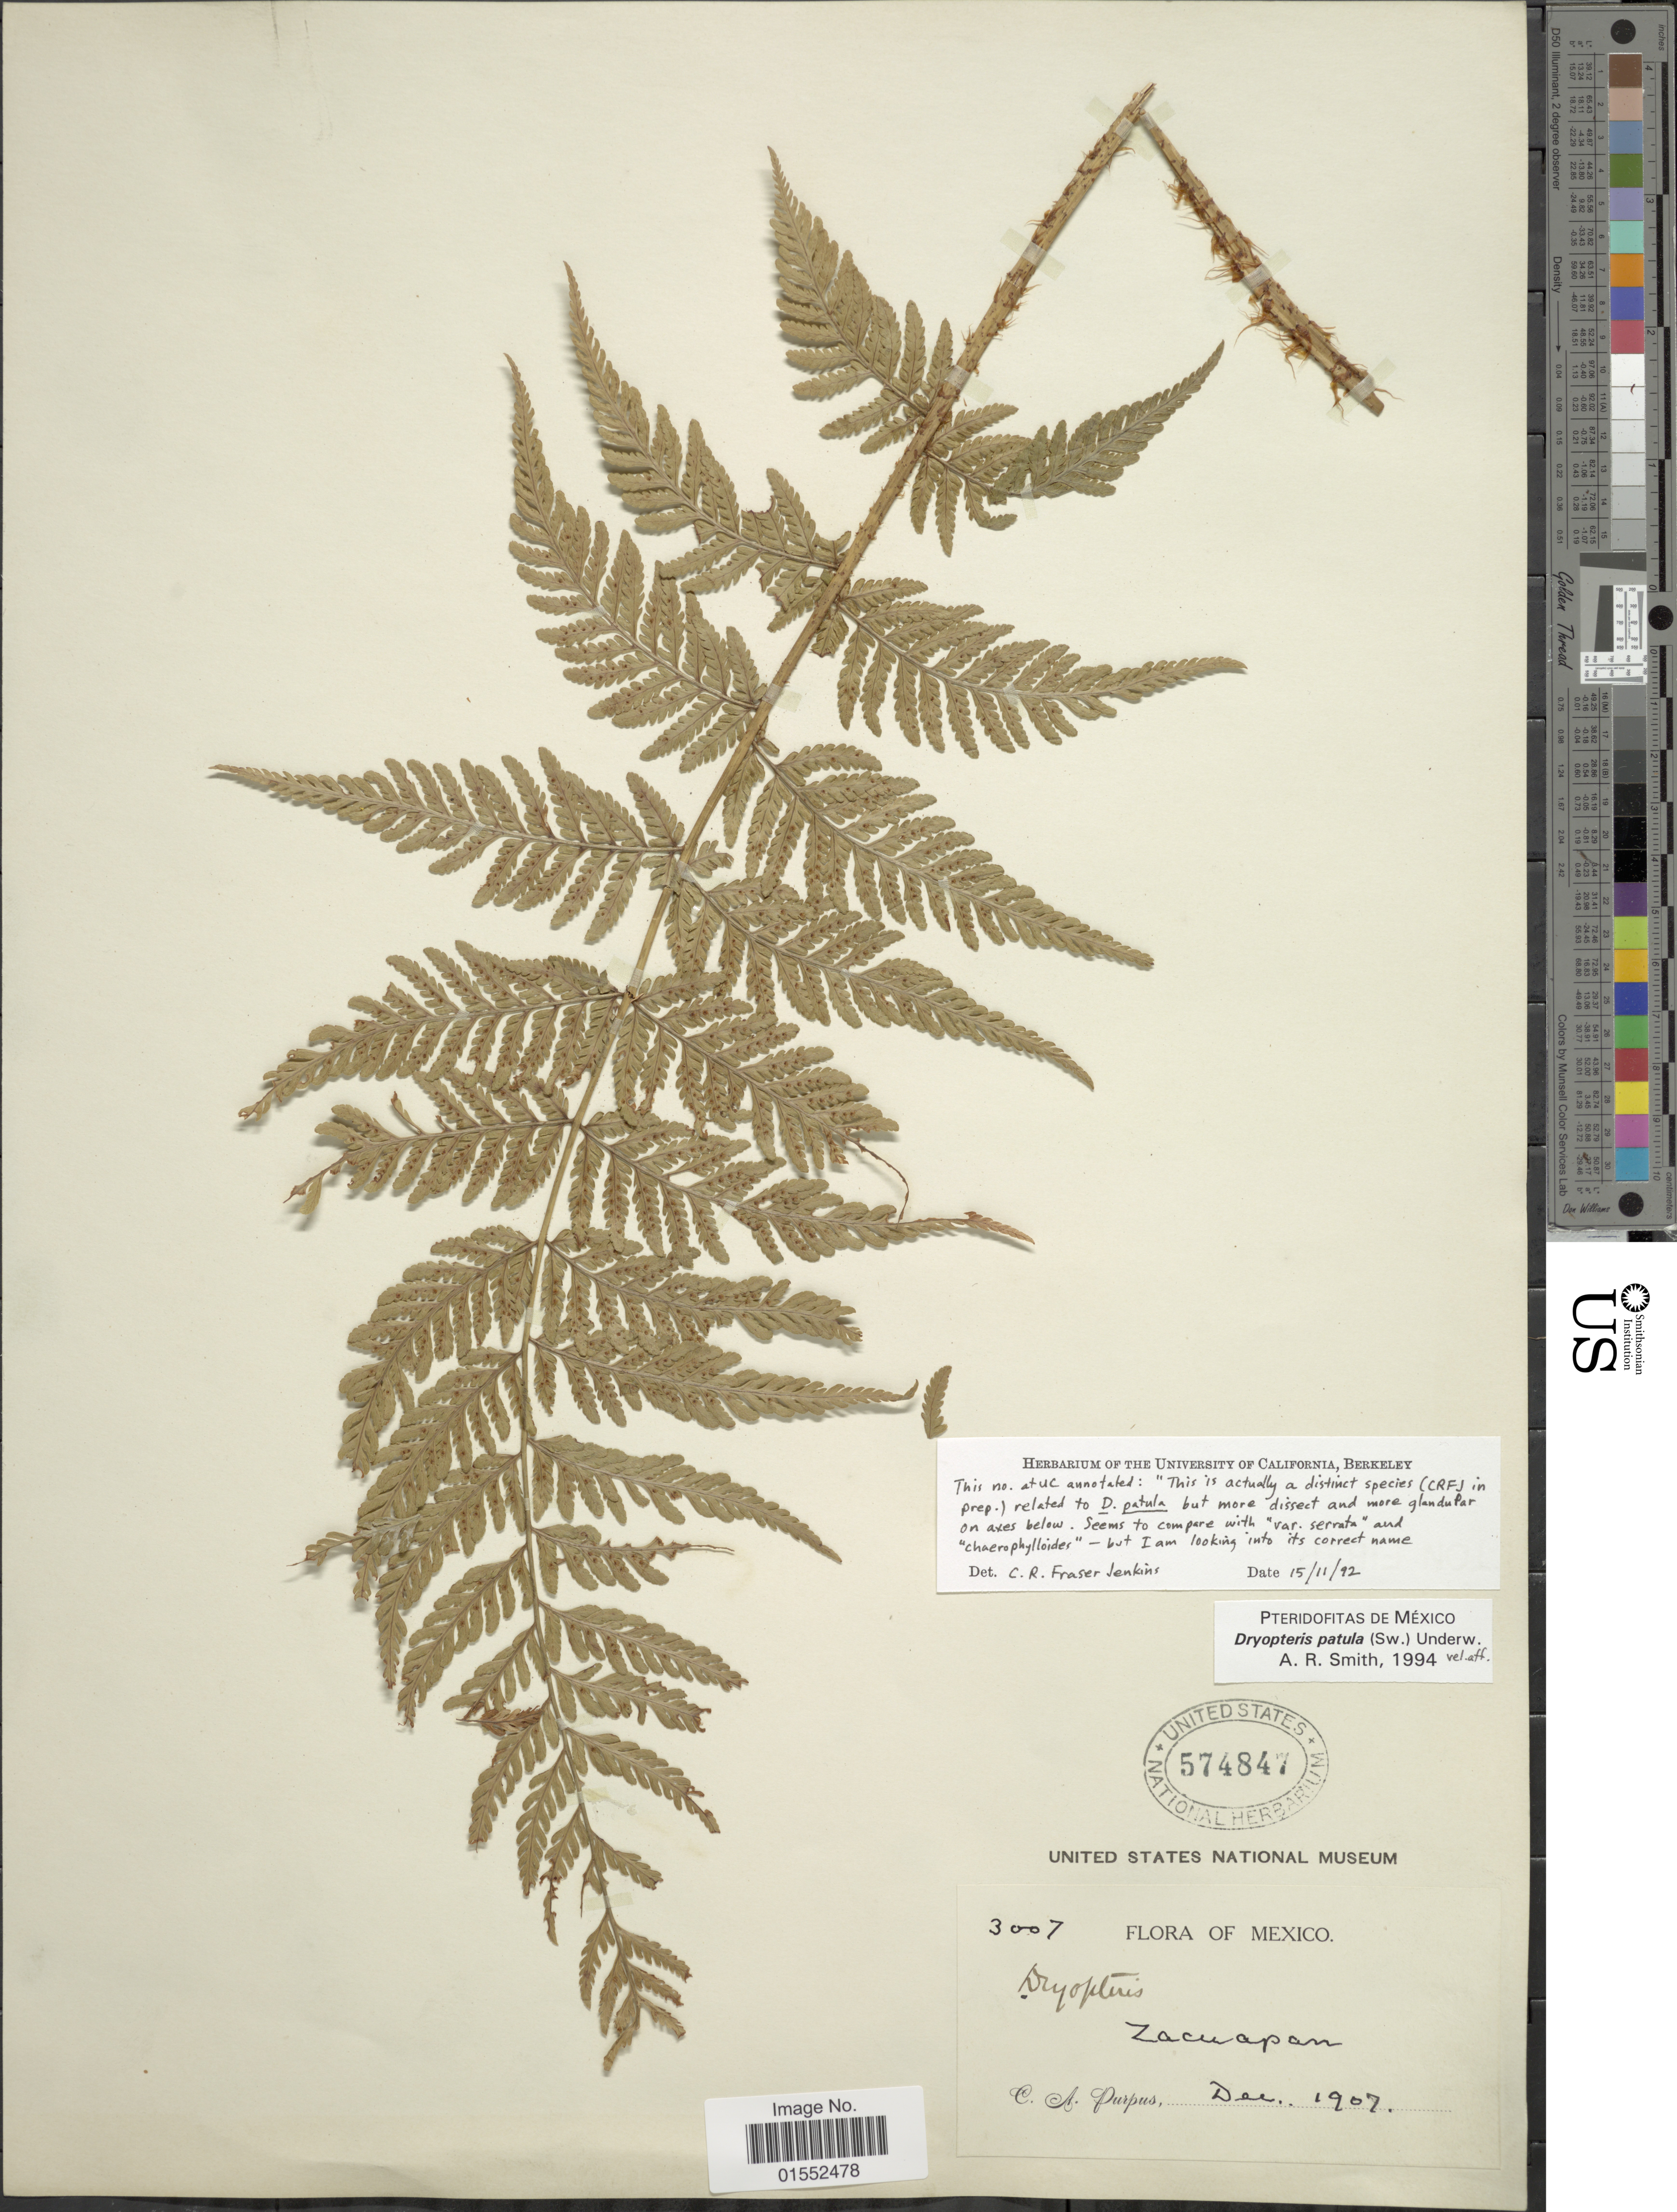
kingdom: Plantae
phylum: Tracheophyta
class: Polypodiopsida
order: Polypodiales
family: Dryopteridaceae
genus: Dryopteris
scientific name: Dryopteris patula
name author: (Sw.) Underw.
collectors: C. A. Purpus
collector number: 3007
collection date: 1907-12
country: Mexico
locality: Zacuapan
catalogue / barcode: US 574847